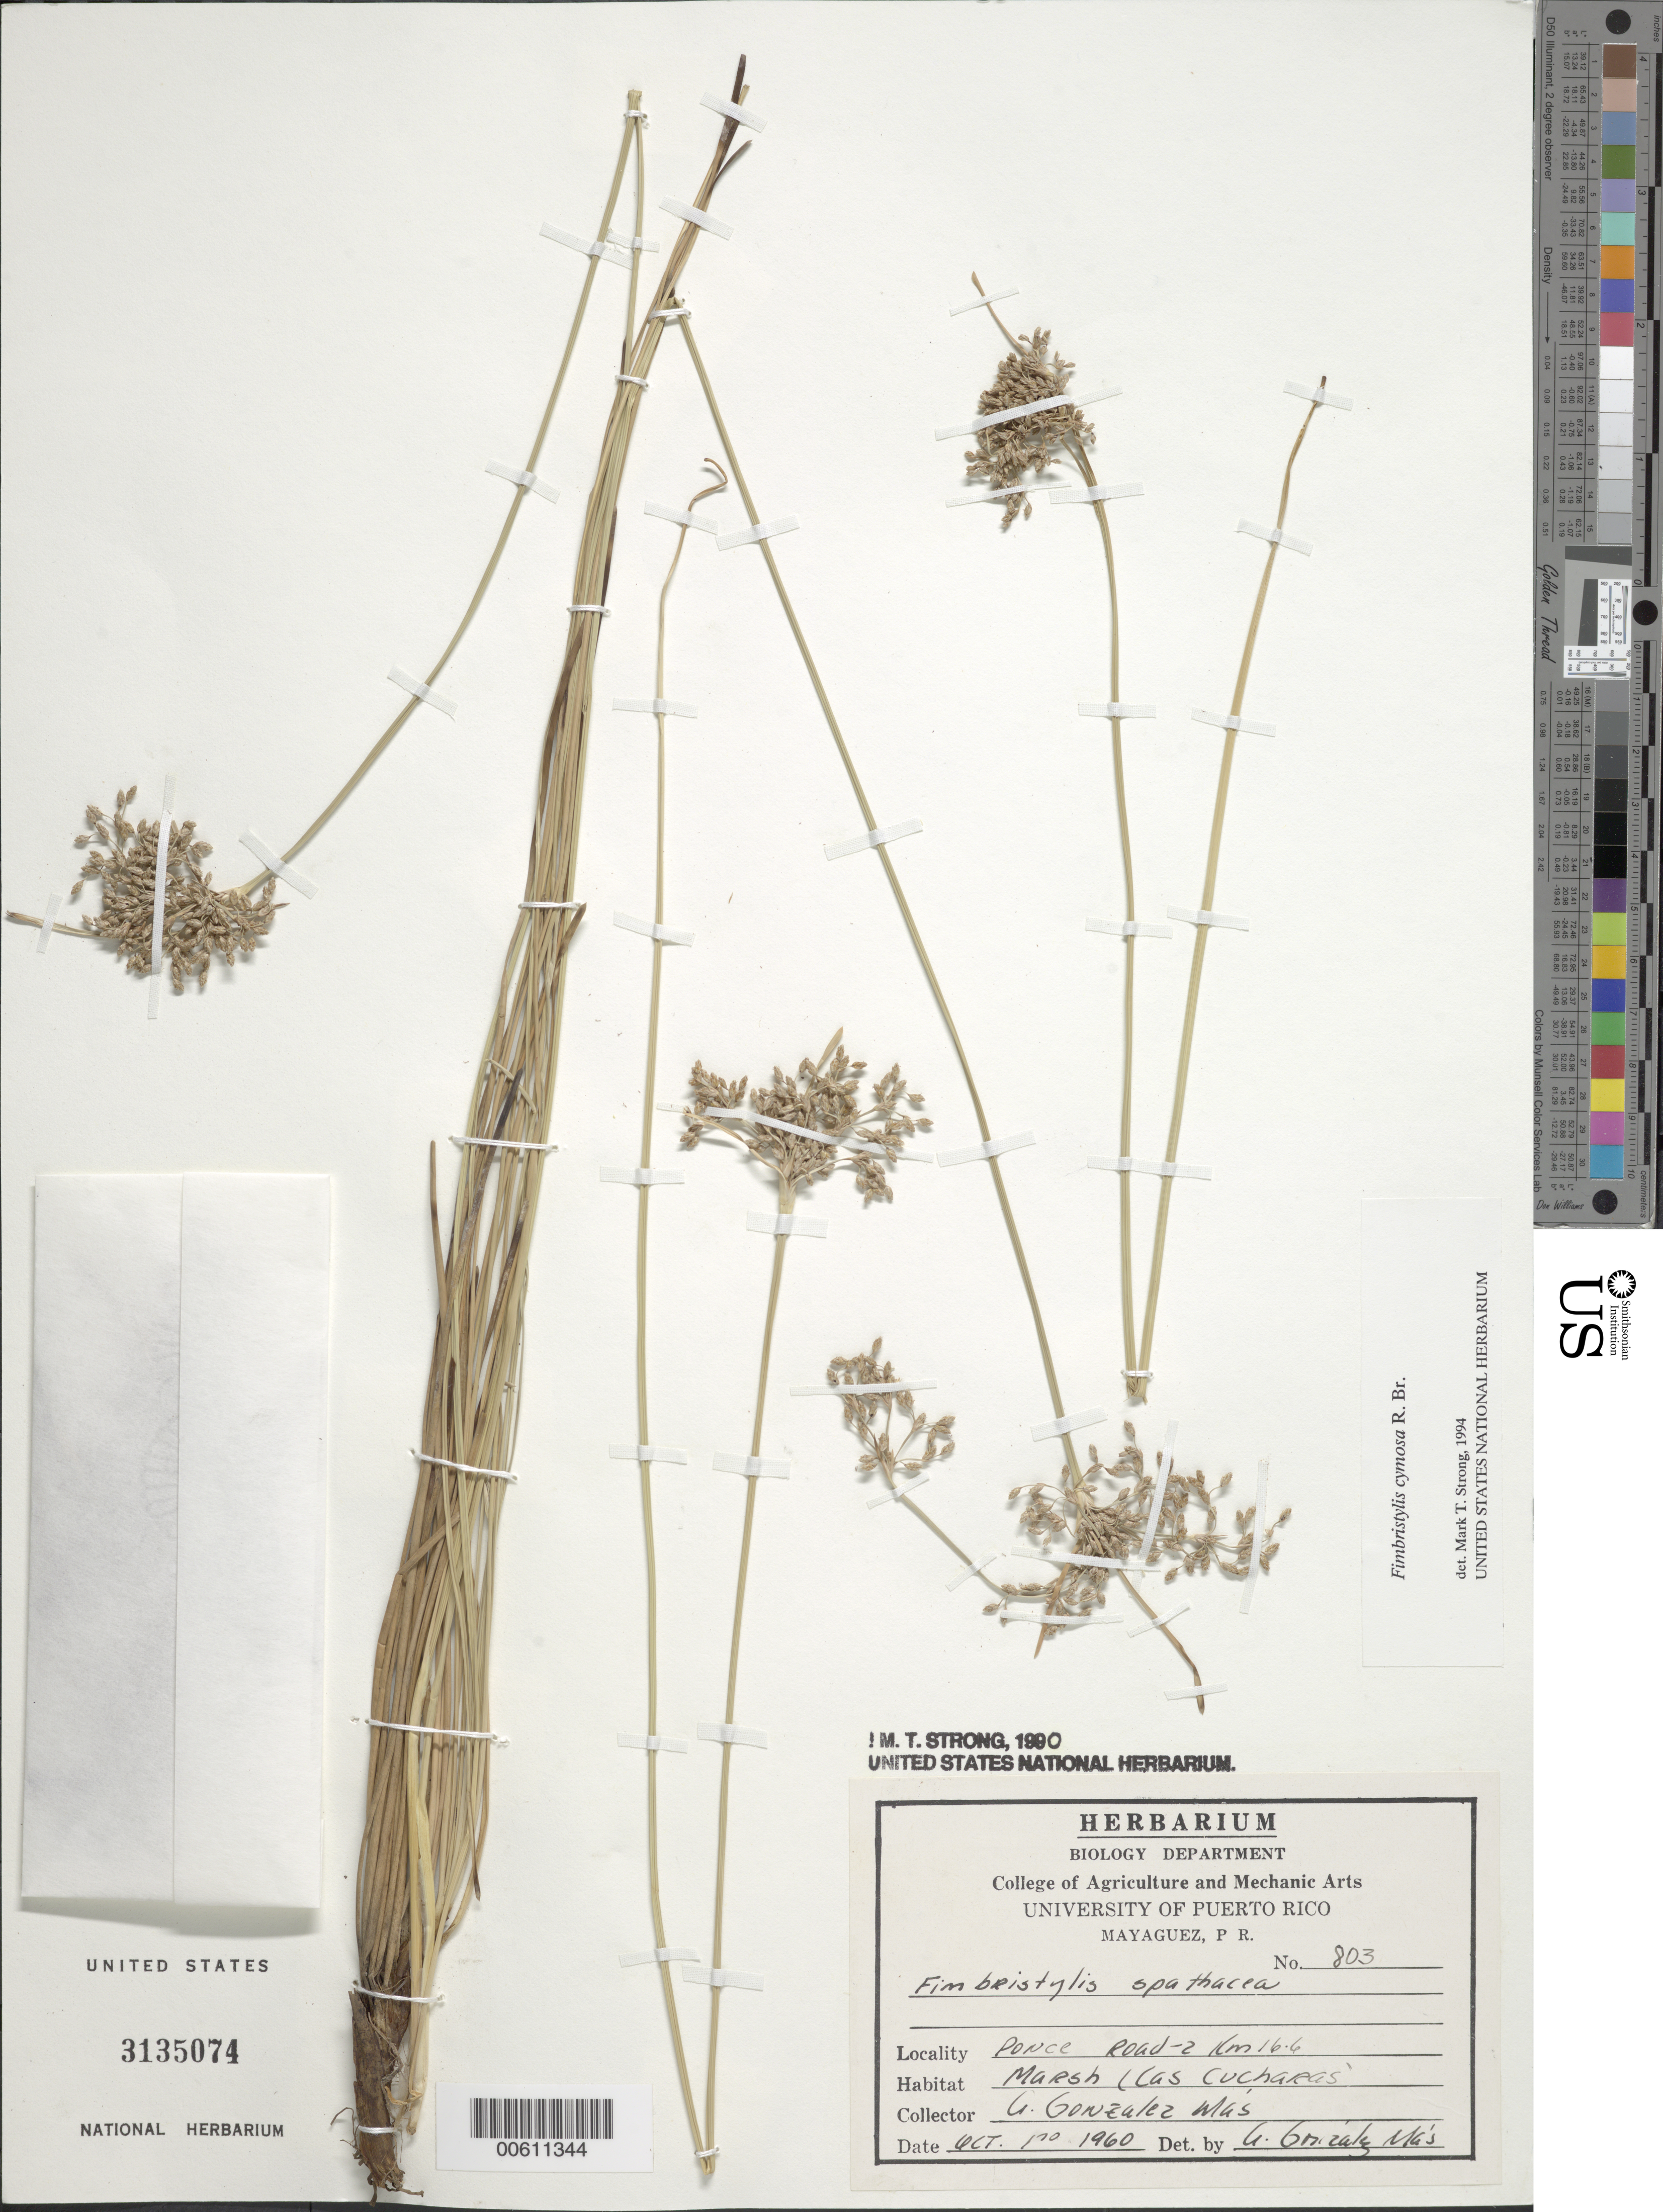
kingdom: Plantae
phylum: Tracheophyta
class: Liliopsida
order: Poales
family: Cyperaceae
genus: Fimbristylis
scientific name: Fimbristylis cymosa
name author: R. Br.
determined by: Strong, M. T., (US), Smithsonian Institution - National Museum of Natural History (UNITED STATES)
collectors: A. González Más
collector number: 803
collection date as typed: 01 Oct 1960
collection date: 1960-10-01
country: Puerto Rico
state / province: Ponce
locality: Ponce: P.R. Rd. 2, km 16.6; Las Cucharas Beach.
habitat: Marsh.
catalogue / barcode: US 3135074